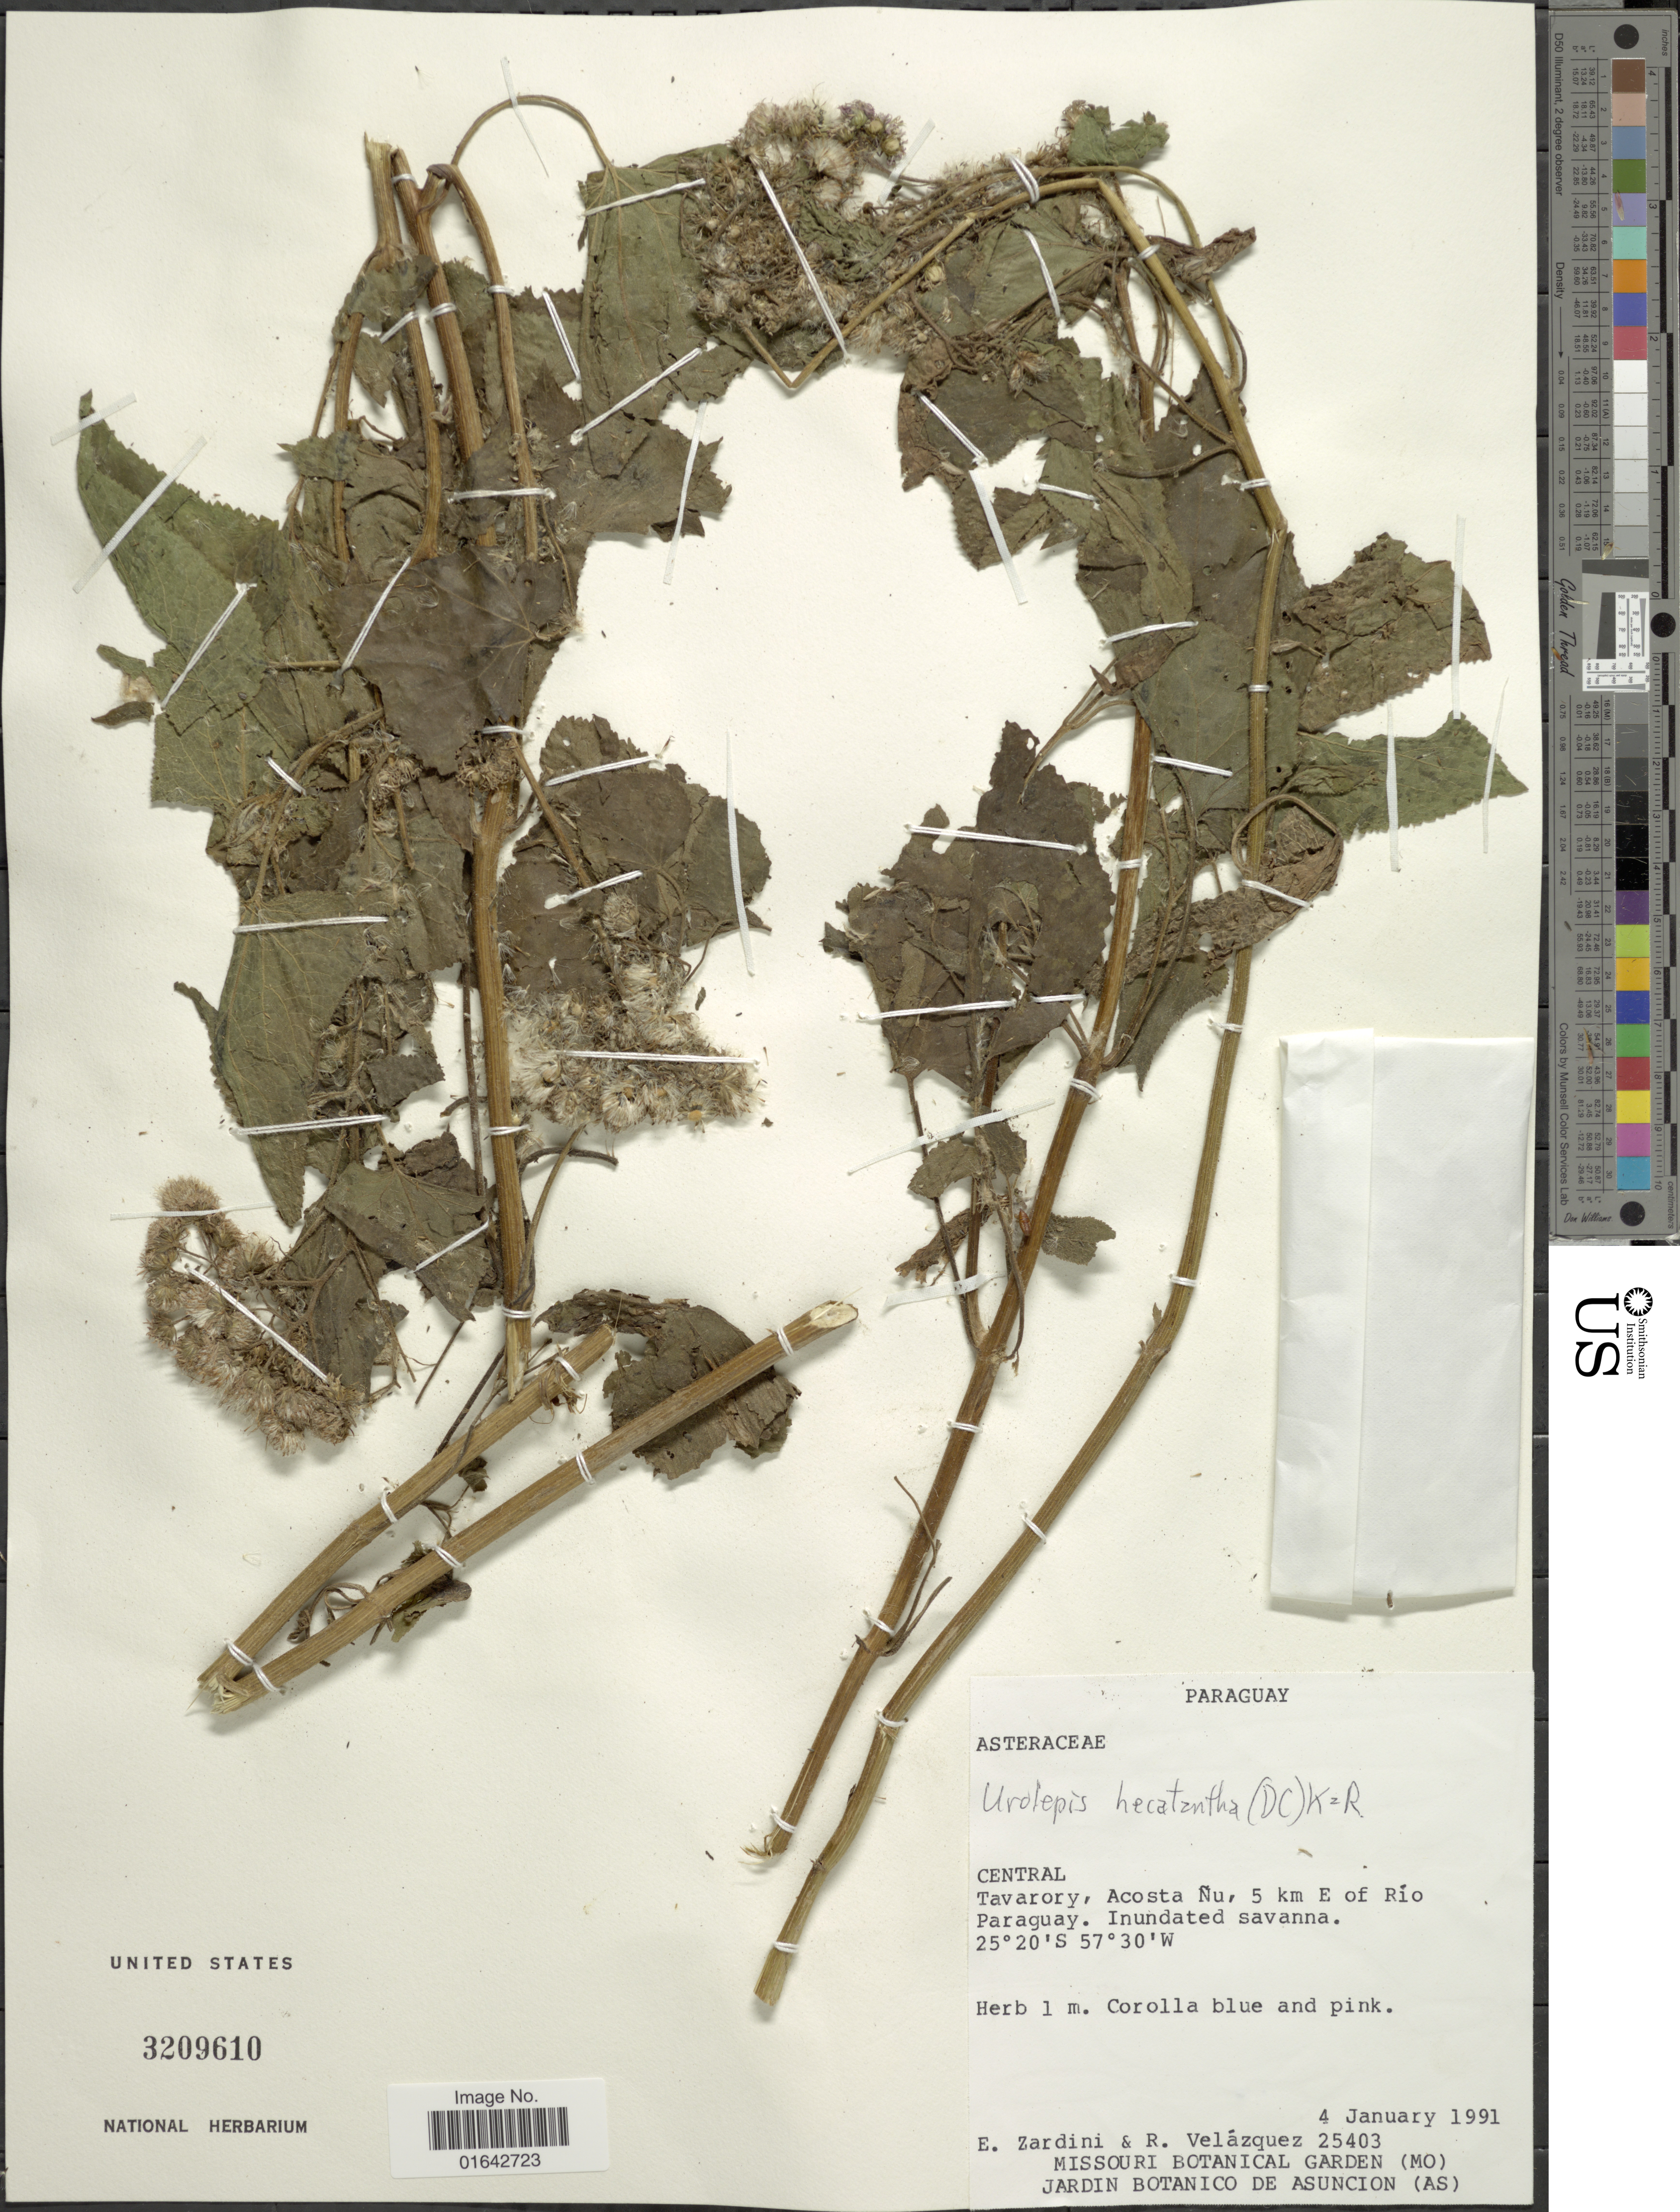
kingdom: Plantae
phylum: Tracheophyta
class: Magnoliopsida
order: Asterales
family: Asteraceae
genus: Urolepis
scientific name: Urolepis hecatantha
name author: (DC.) R.M. King & H. Rob.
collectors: E. M. Zardini & R. Velázquez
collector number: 25403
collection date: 1991-01-04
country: Paraguay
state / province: Central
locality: Central, Tavarory, Acosta Nu, 5 km E of Rio Paraguay, inundated savanna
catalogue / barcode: US 3209610